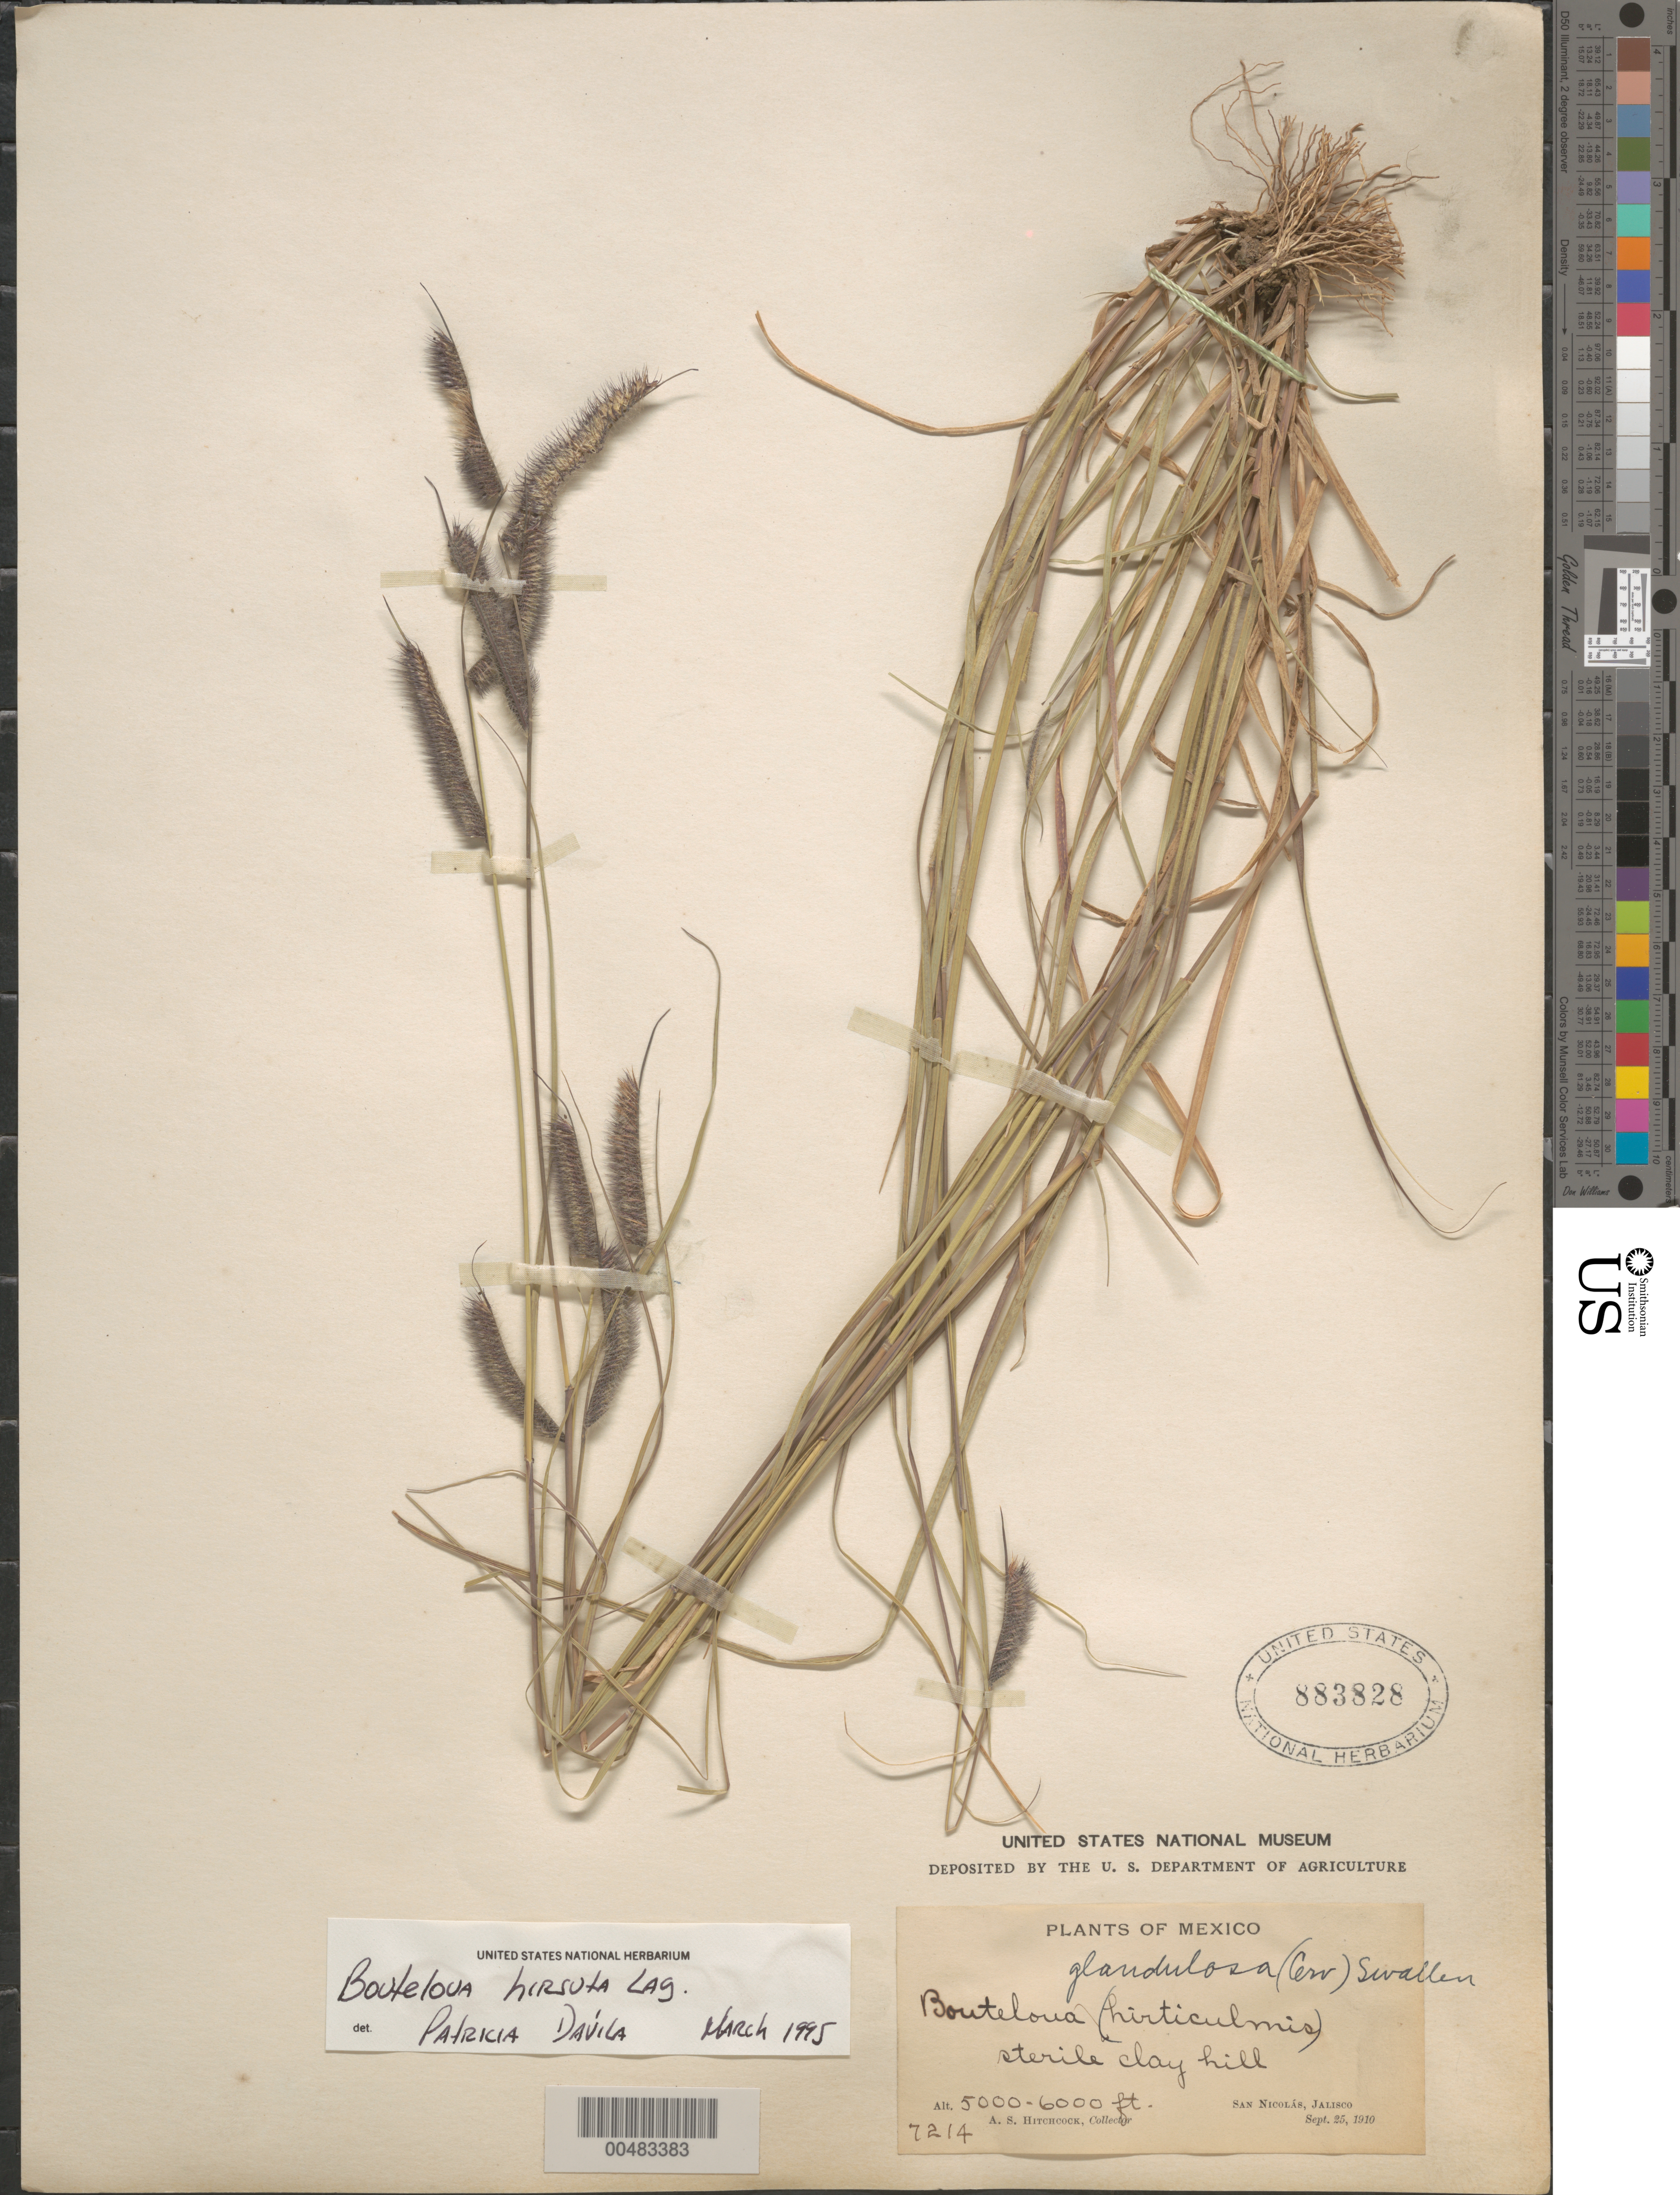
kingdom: Plantae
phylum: Tracheophyta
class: Liliopsida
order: Poales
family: Poaceae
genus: Bouteloua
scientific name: Bouteloua hirsuta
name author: Lag.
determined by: Dávila, P. D.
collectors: A. S. Hitchcock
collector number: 7214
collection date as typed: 25 Sep 1910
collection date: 1910-09-25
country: Mexico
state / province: Jalisco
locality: San Nicolás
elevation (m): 1524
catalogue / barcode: US 883828